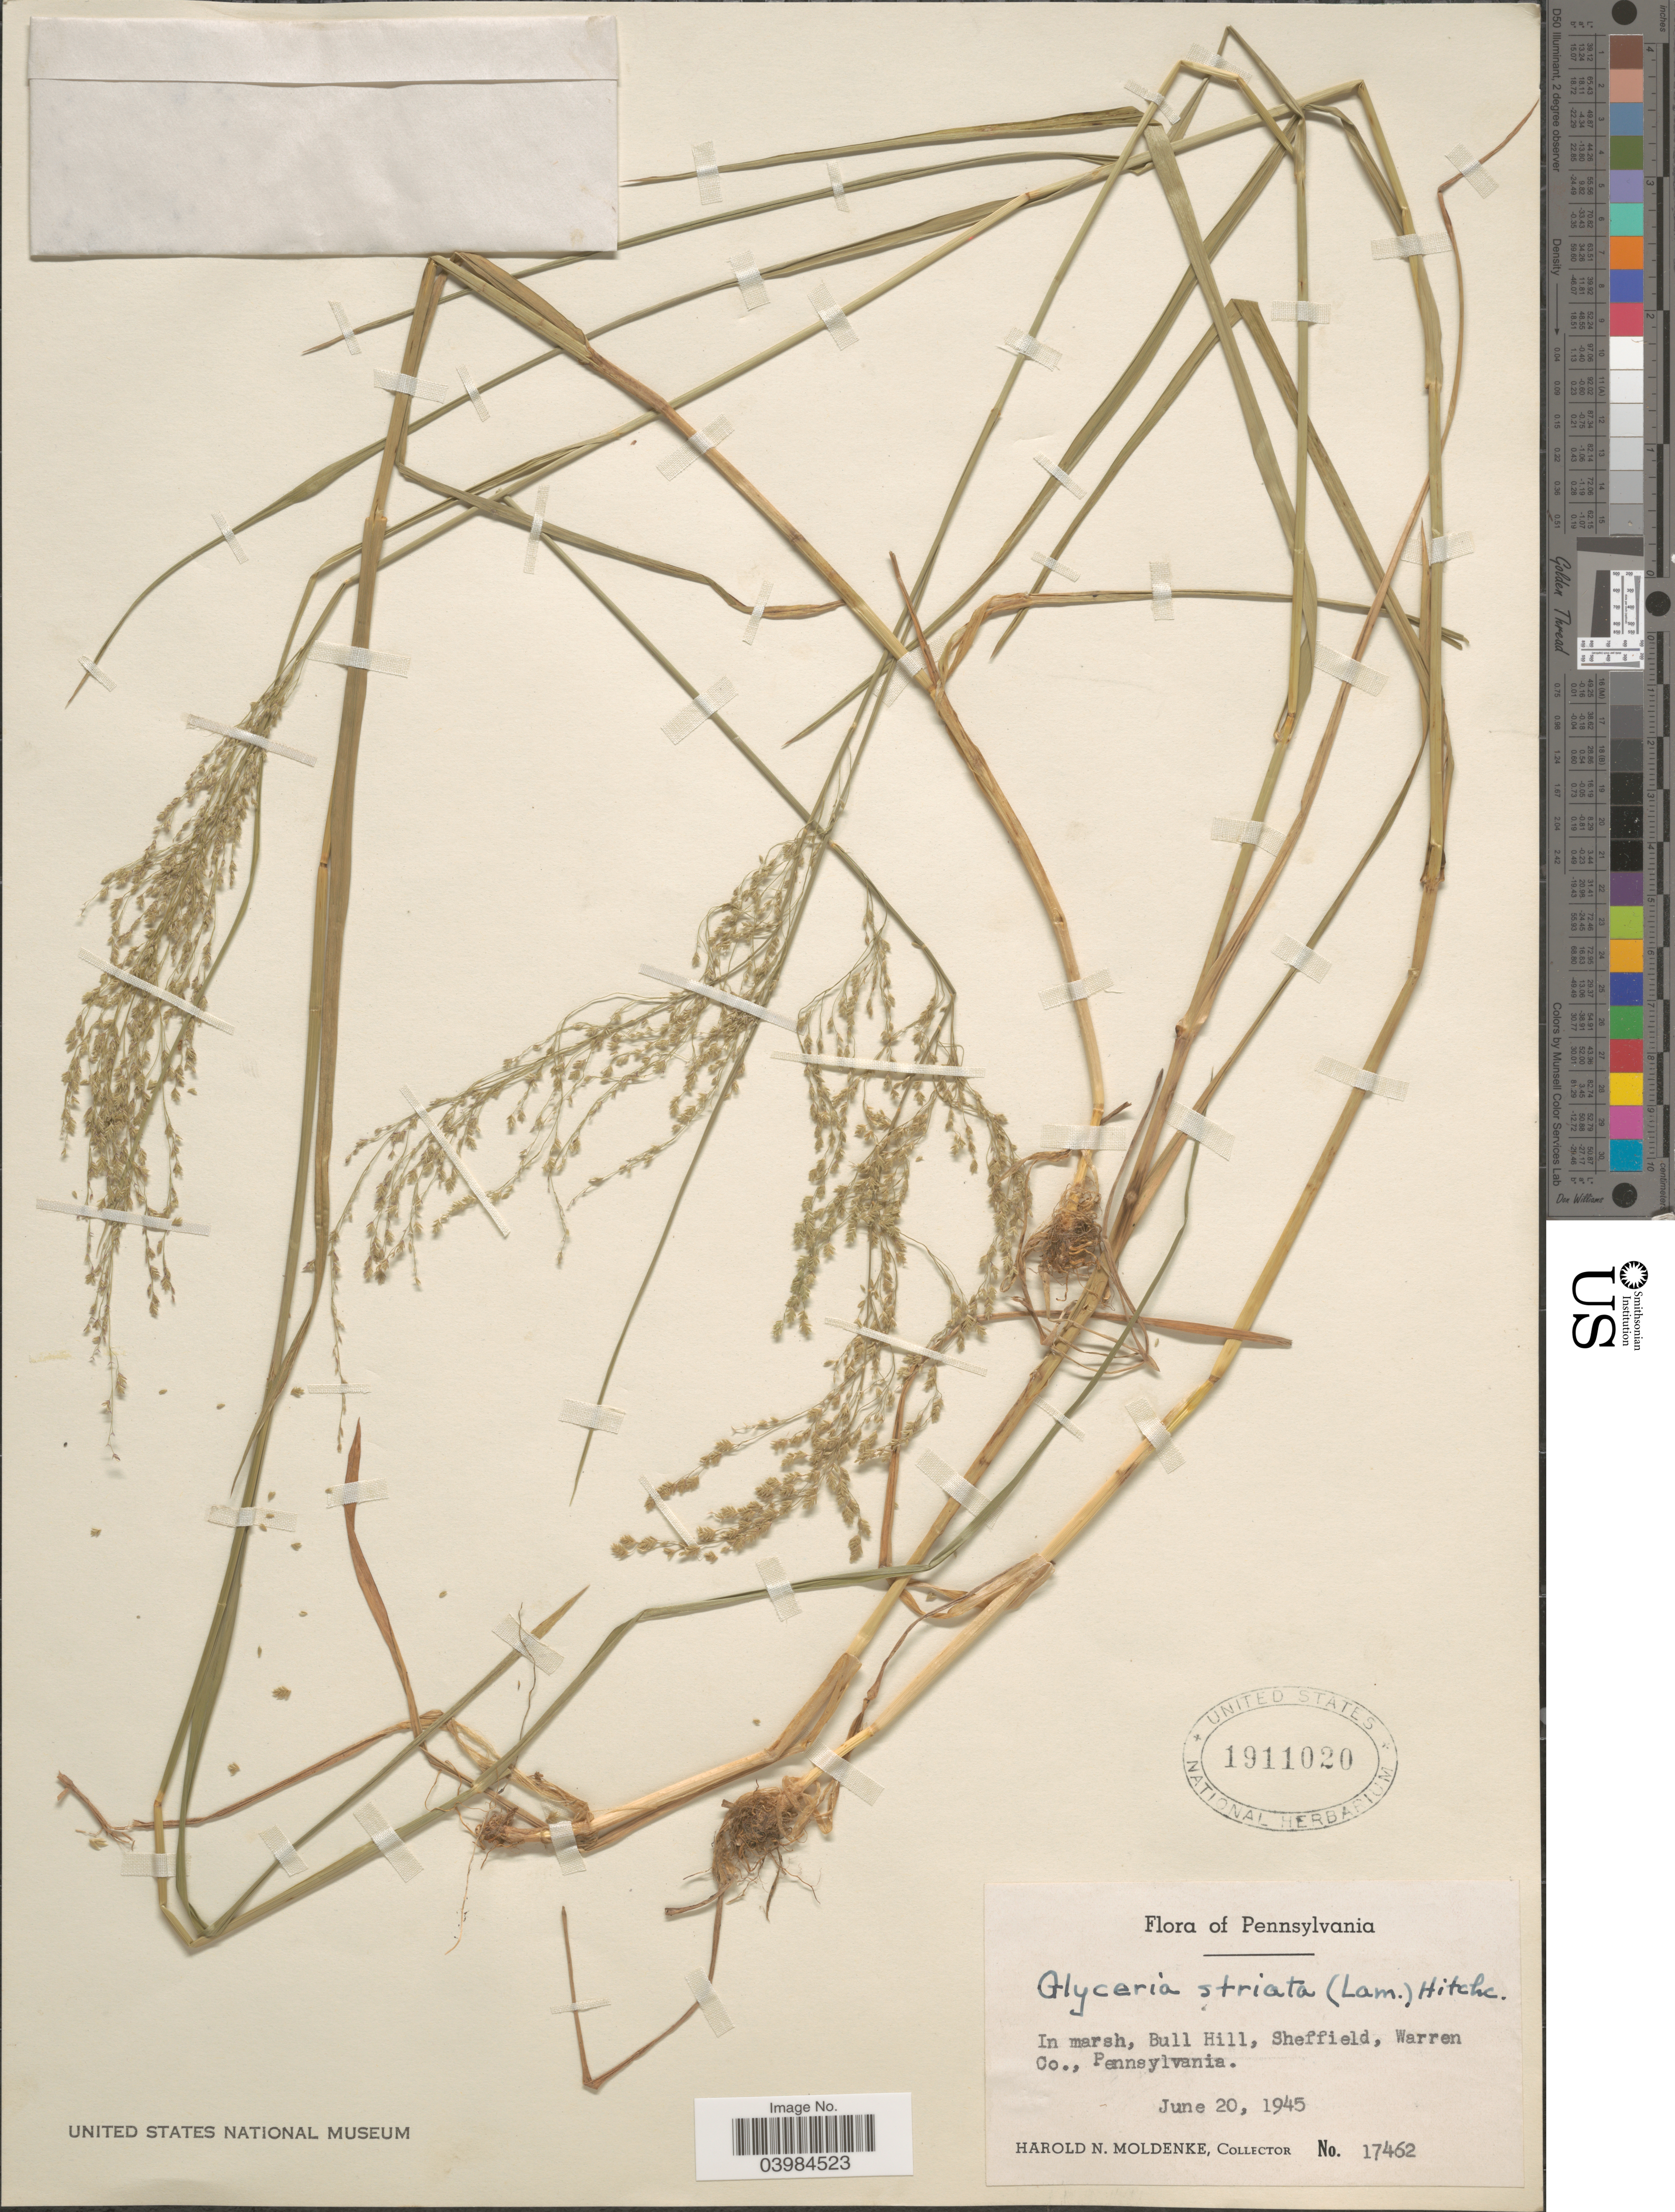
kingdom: Plantae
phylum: Tracheophyta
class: Liliopsida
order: Poales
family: Poaceae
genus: Glyceria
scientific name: Glyceria striata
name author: (Lam.) Hitchc.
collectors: H. N. Moldenke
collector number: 17462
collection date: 1945-06-20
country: United States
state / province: Pennsylvania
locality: In marsh, Bull Hill, Sheffield, Warren Co.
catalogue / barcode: US 1911020